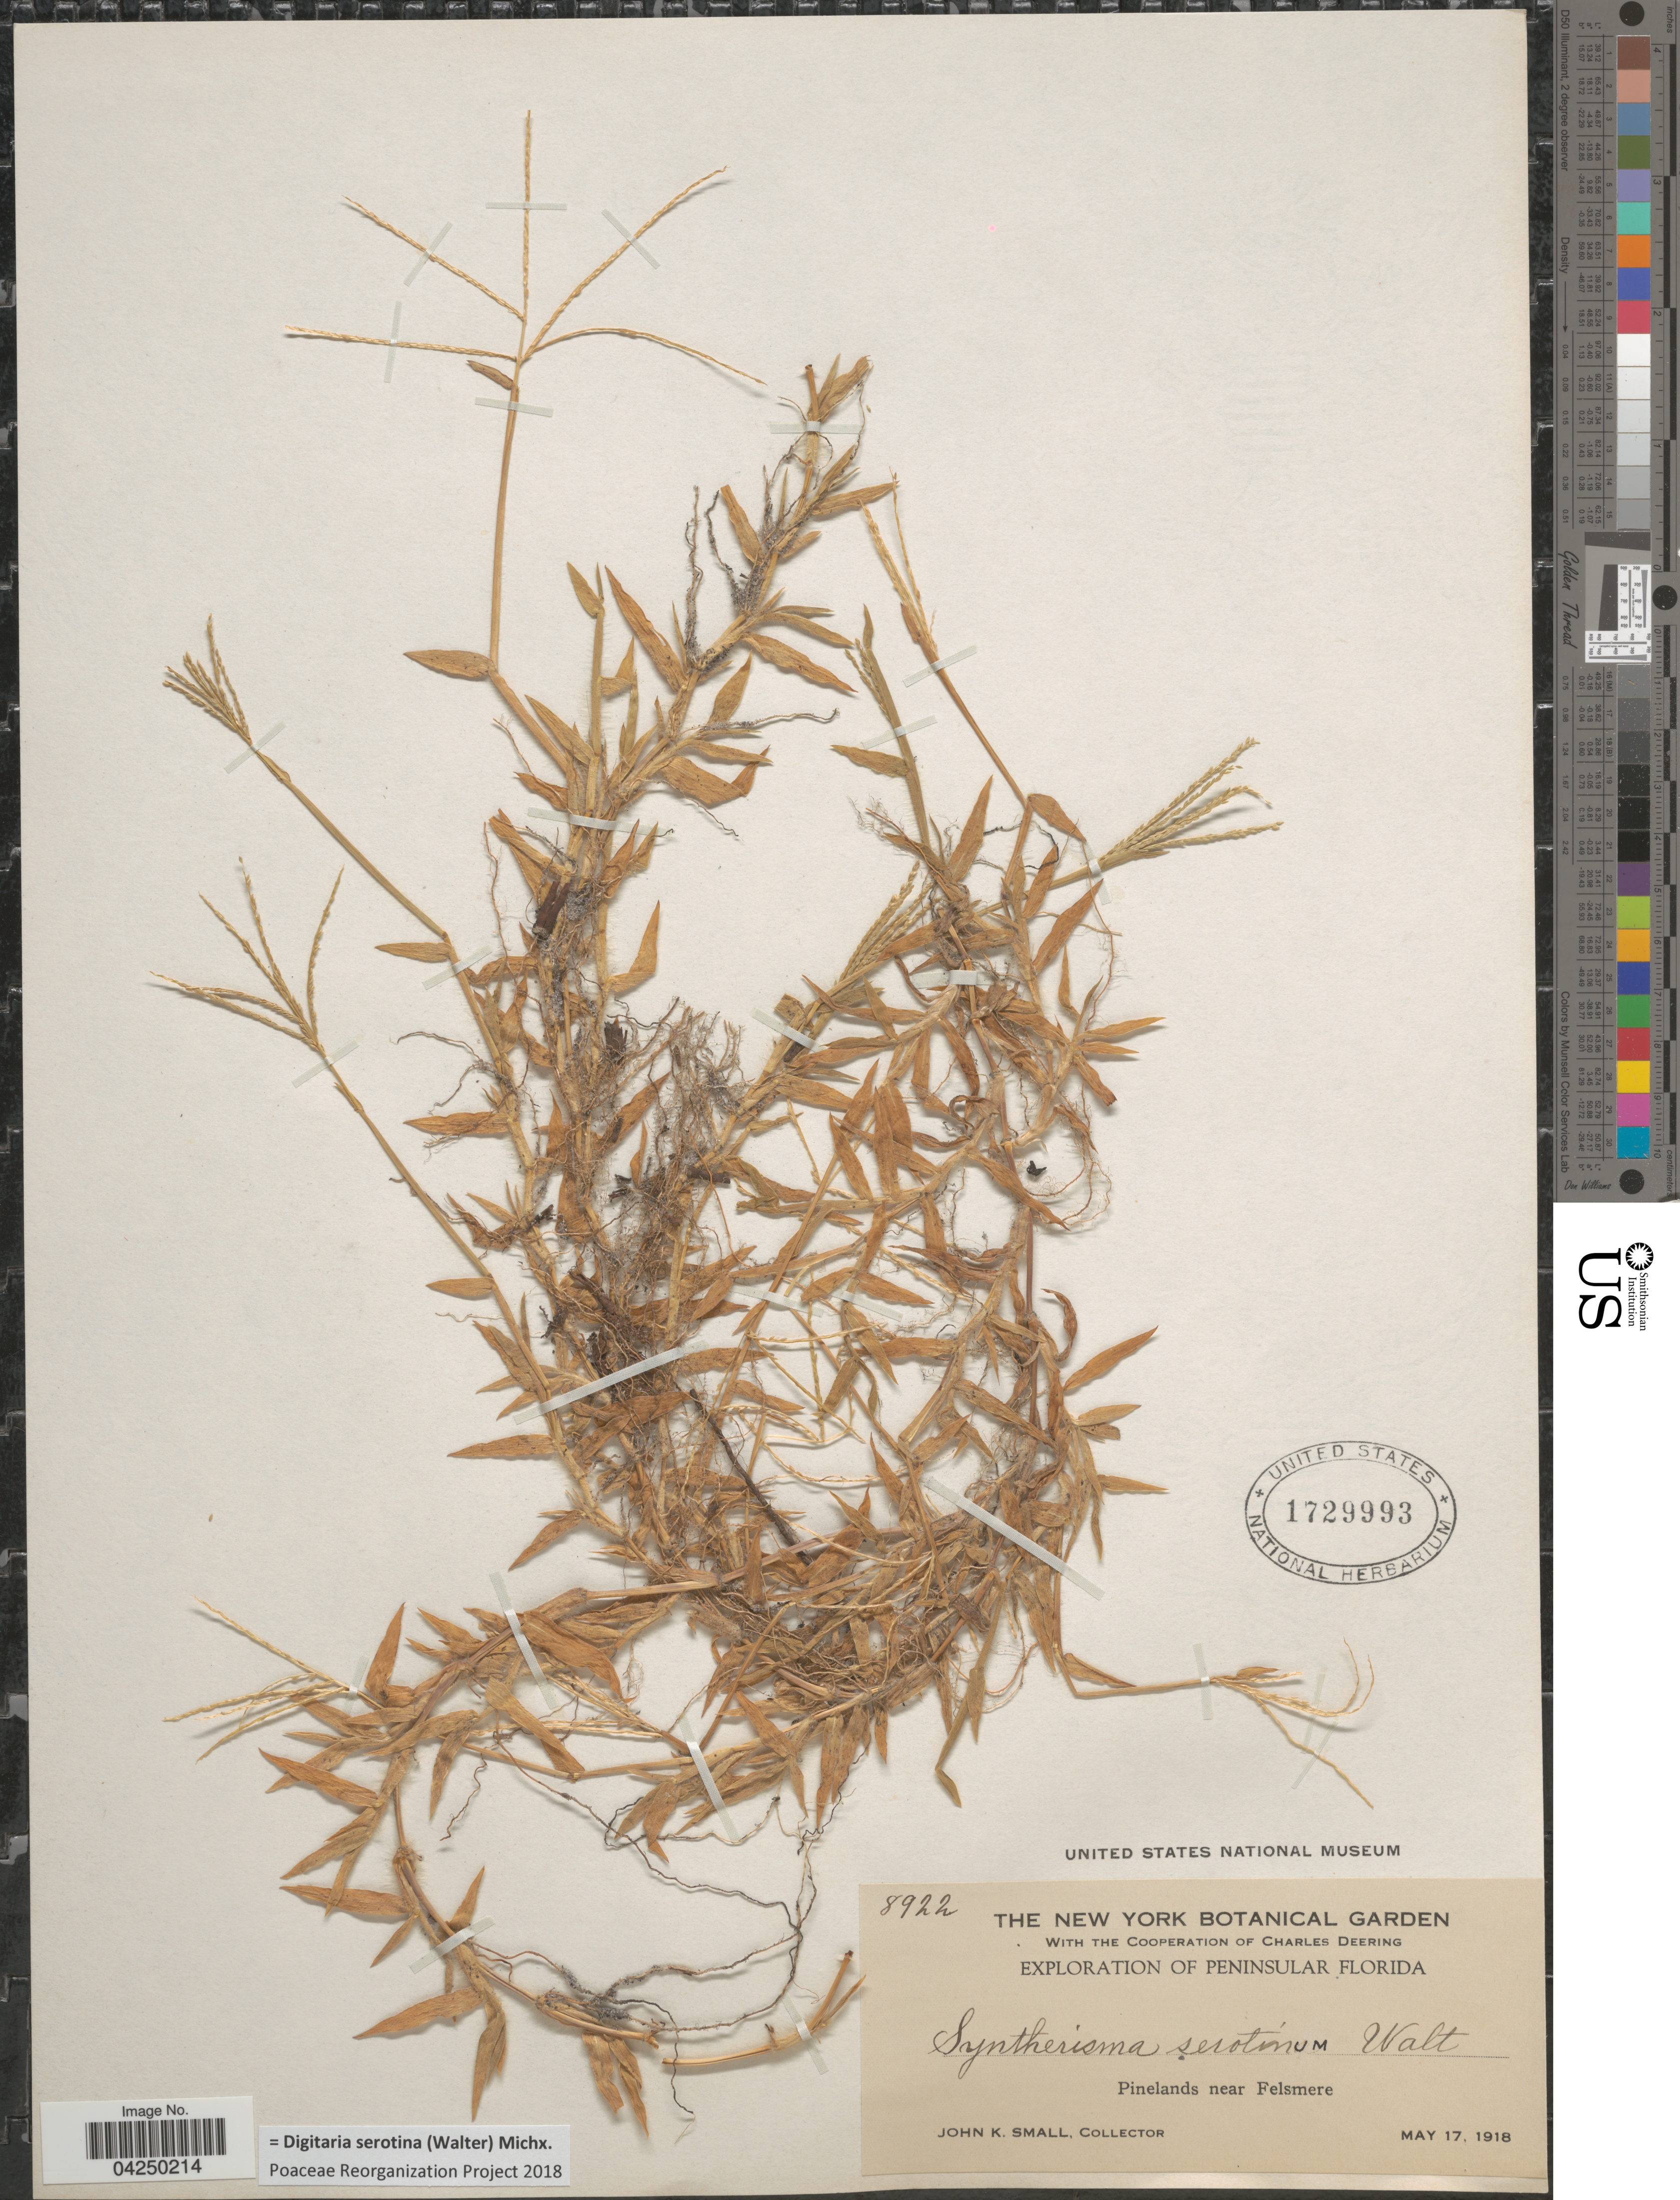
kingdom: Plantae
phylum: Tracheophyta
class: Liliopsida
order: Poales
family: Poaceae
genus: Digitaria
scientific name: Digitaria serotina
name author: (Walter) Michx.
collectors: J. K. Small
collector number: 8922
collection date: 1918-05-17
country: United States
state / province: Florida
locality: Exploration of Peninsular Florida. Pinelands near Felsmere.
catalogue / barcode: US 1729993